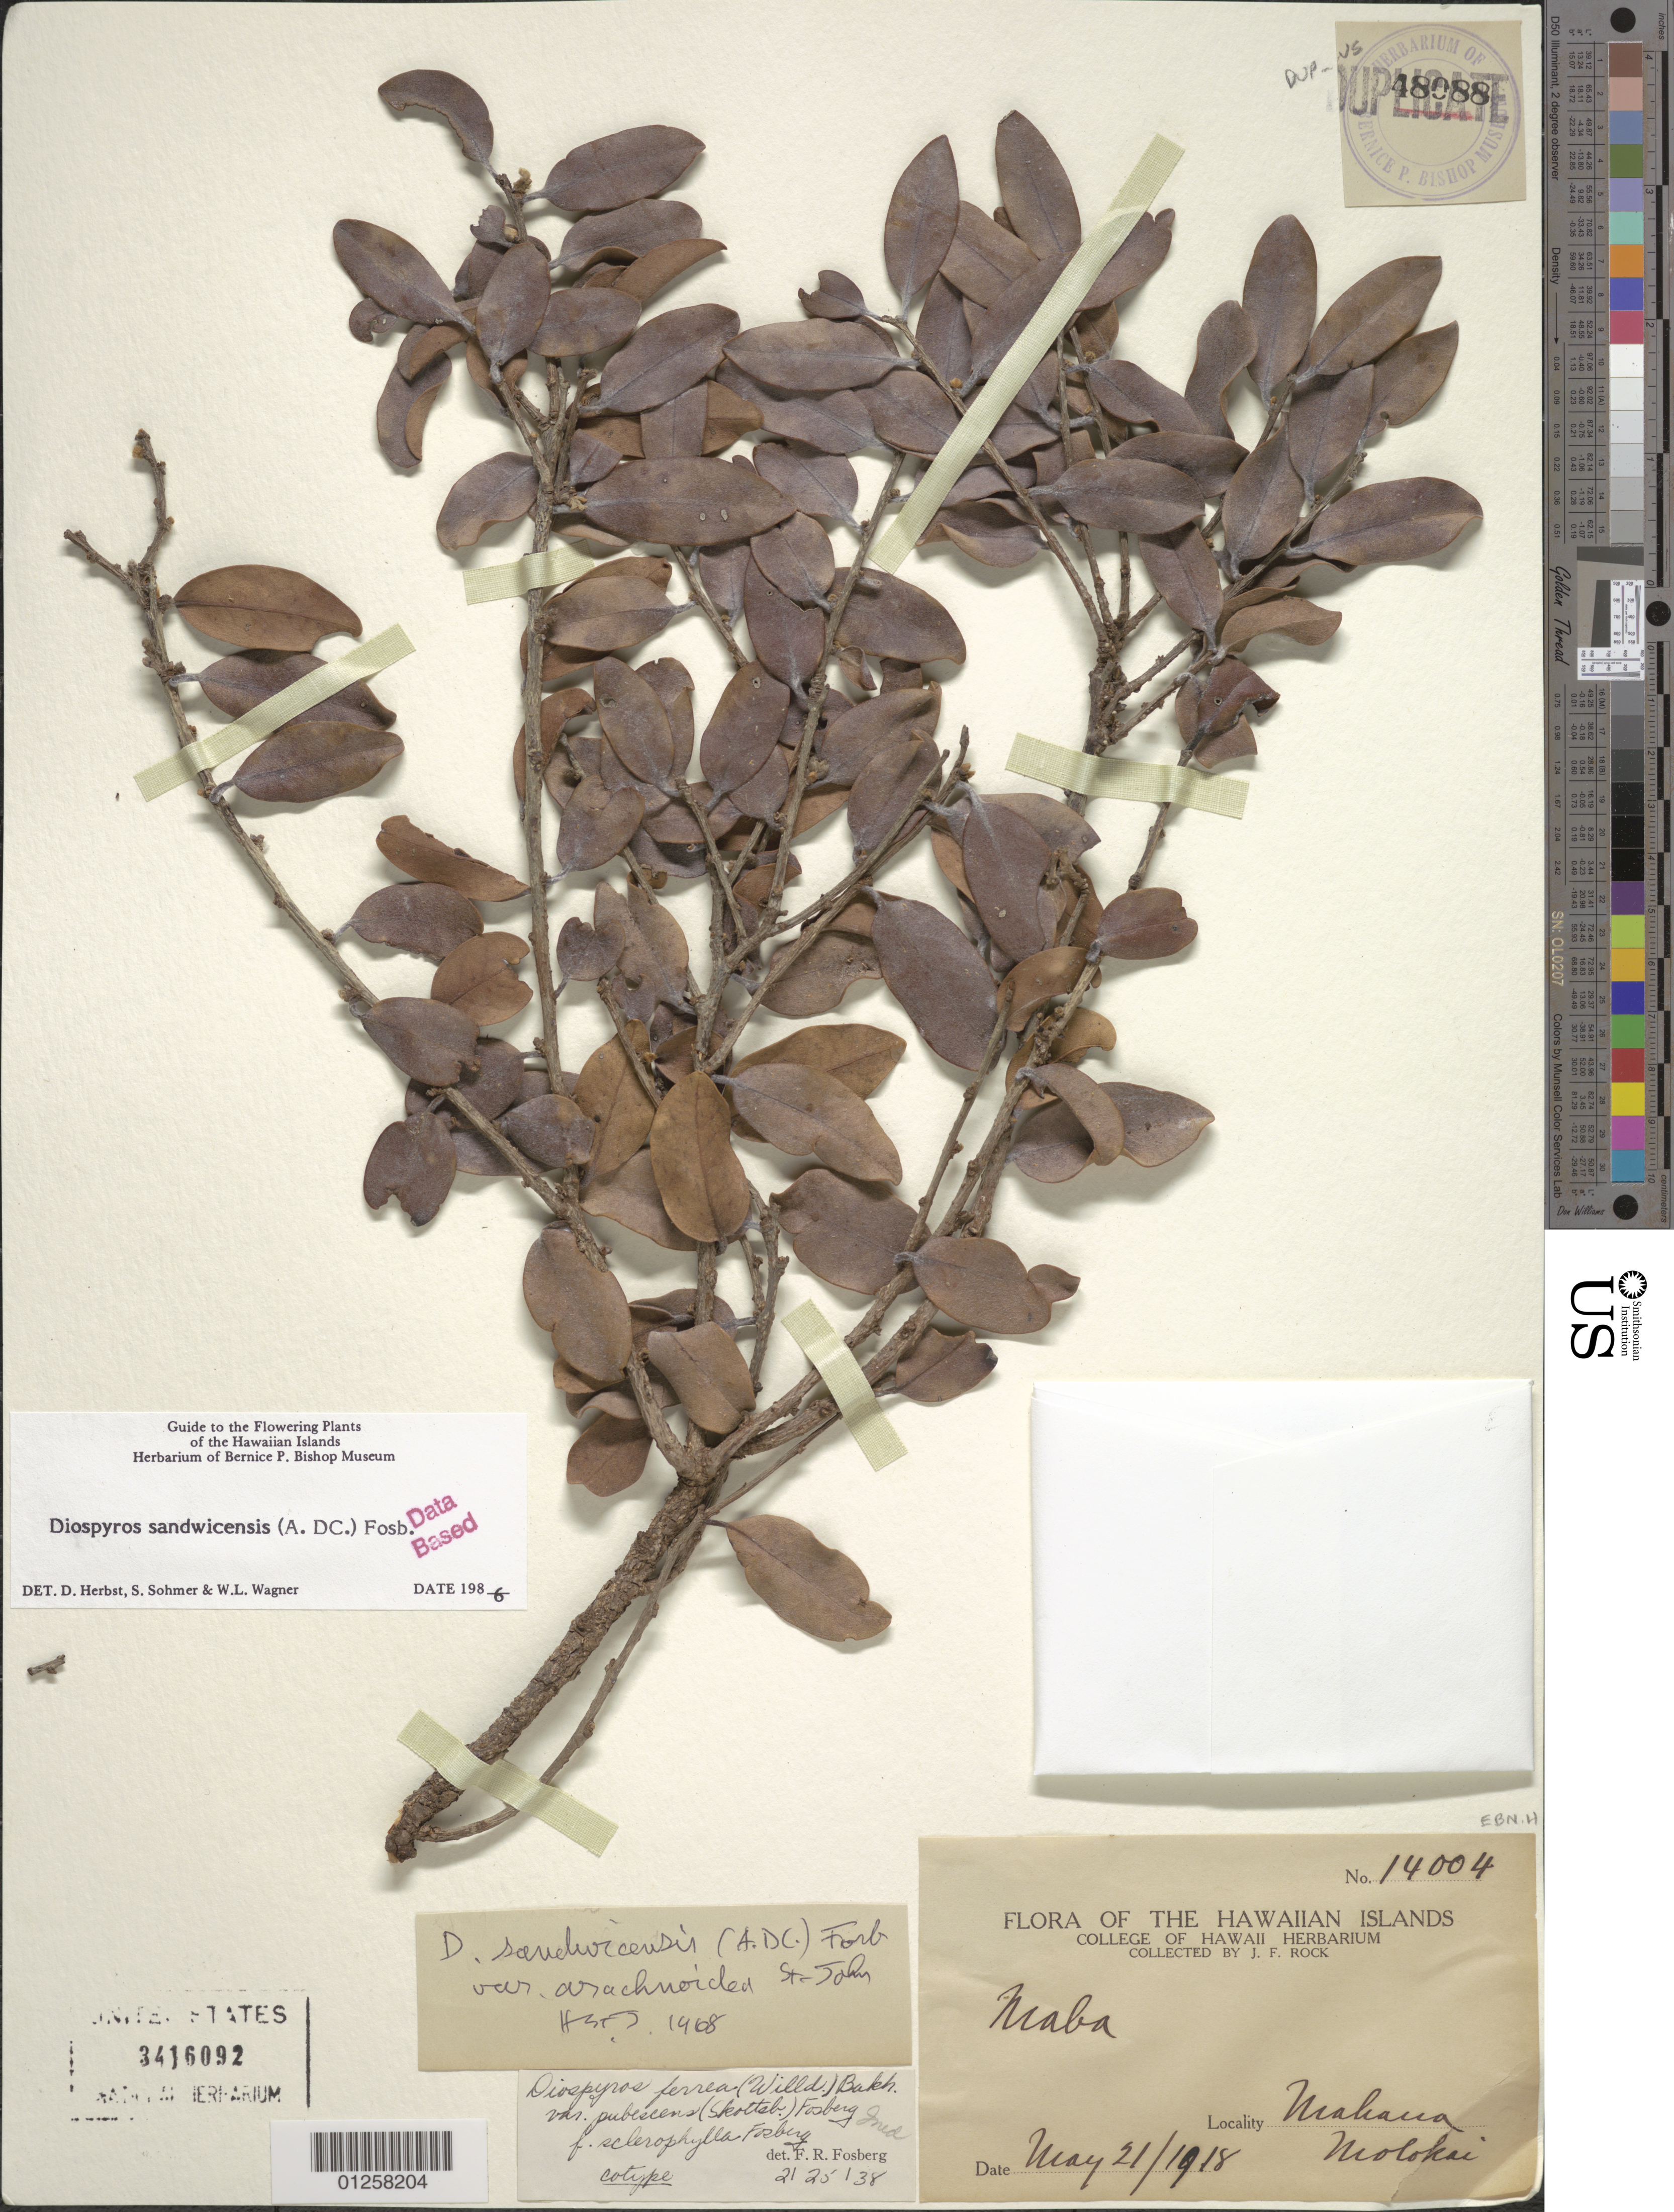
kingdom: Plantae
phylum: Tracheophyta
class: Magnoliopsida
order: Ericales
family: Ebenaceae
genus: Diospyros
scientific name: Diospyros sandwicensis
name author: (A. DC.) Fosberg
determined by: Herbst, D. R.; Sohmer, S. H.; Wagner, W. L.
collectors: J. F. Rock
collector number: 14004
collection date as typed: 21 May 1918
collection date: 1918-05-21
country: United States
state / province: Hawaii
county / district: Maui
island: Moloka'i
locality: Mahaua.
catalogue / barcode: US 3416092